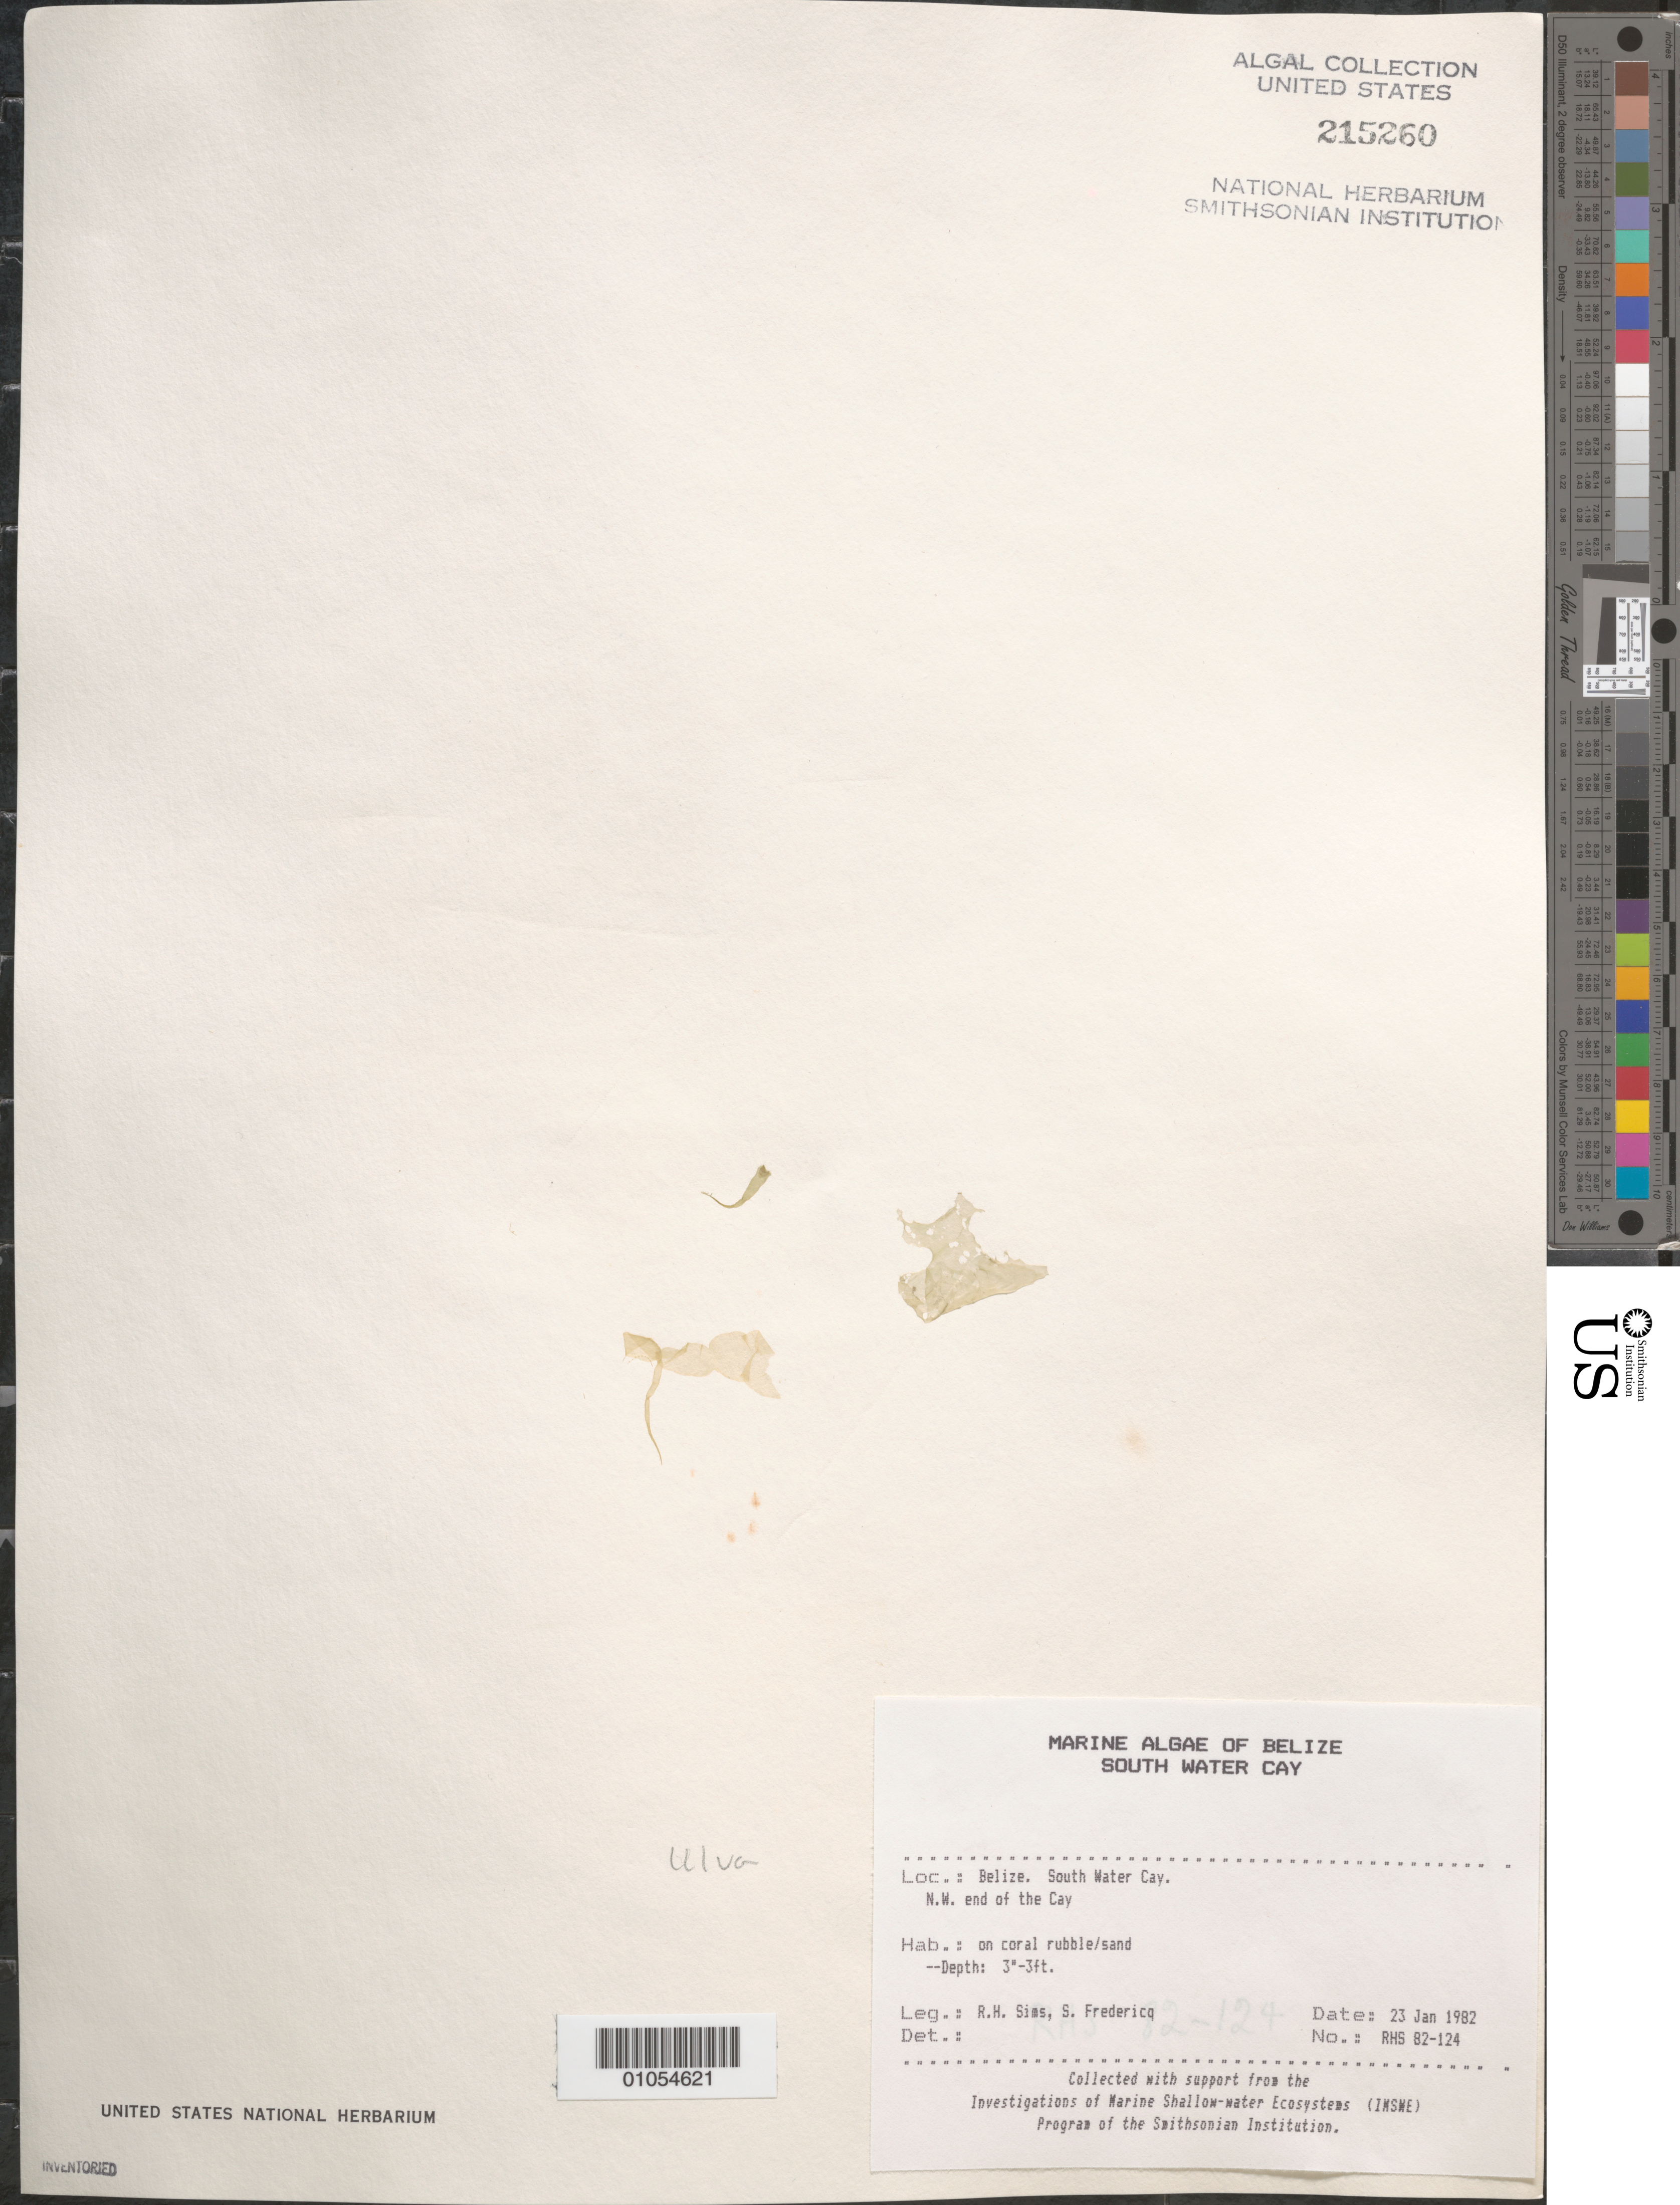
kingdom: Plantae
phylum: Chlorophyta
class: Ulvophyceae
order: Ulvales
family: Ulvaceae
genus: Ulva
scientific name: Ulva sp.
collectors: R. H. Sims & S. Fredericq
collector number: RHS 82-124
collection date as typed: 23 Jan 1982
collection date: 1982-01-23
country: Belize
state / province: Stann Creek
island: South Water Cay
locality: Northwest end of cay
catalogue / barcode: US 215260